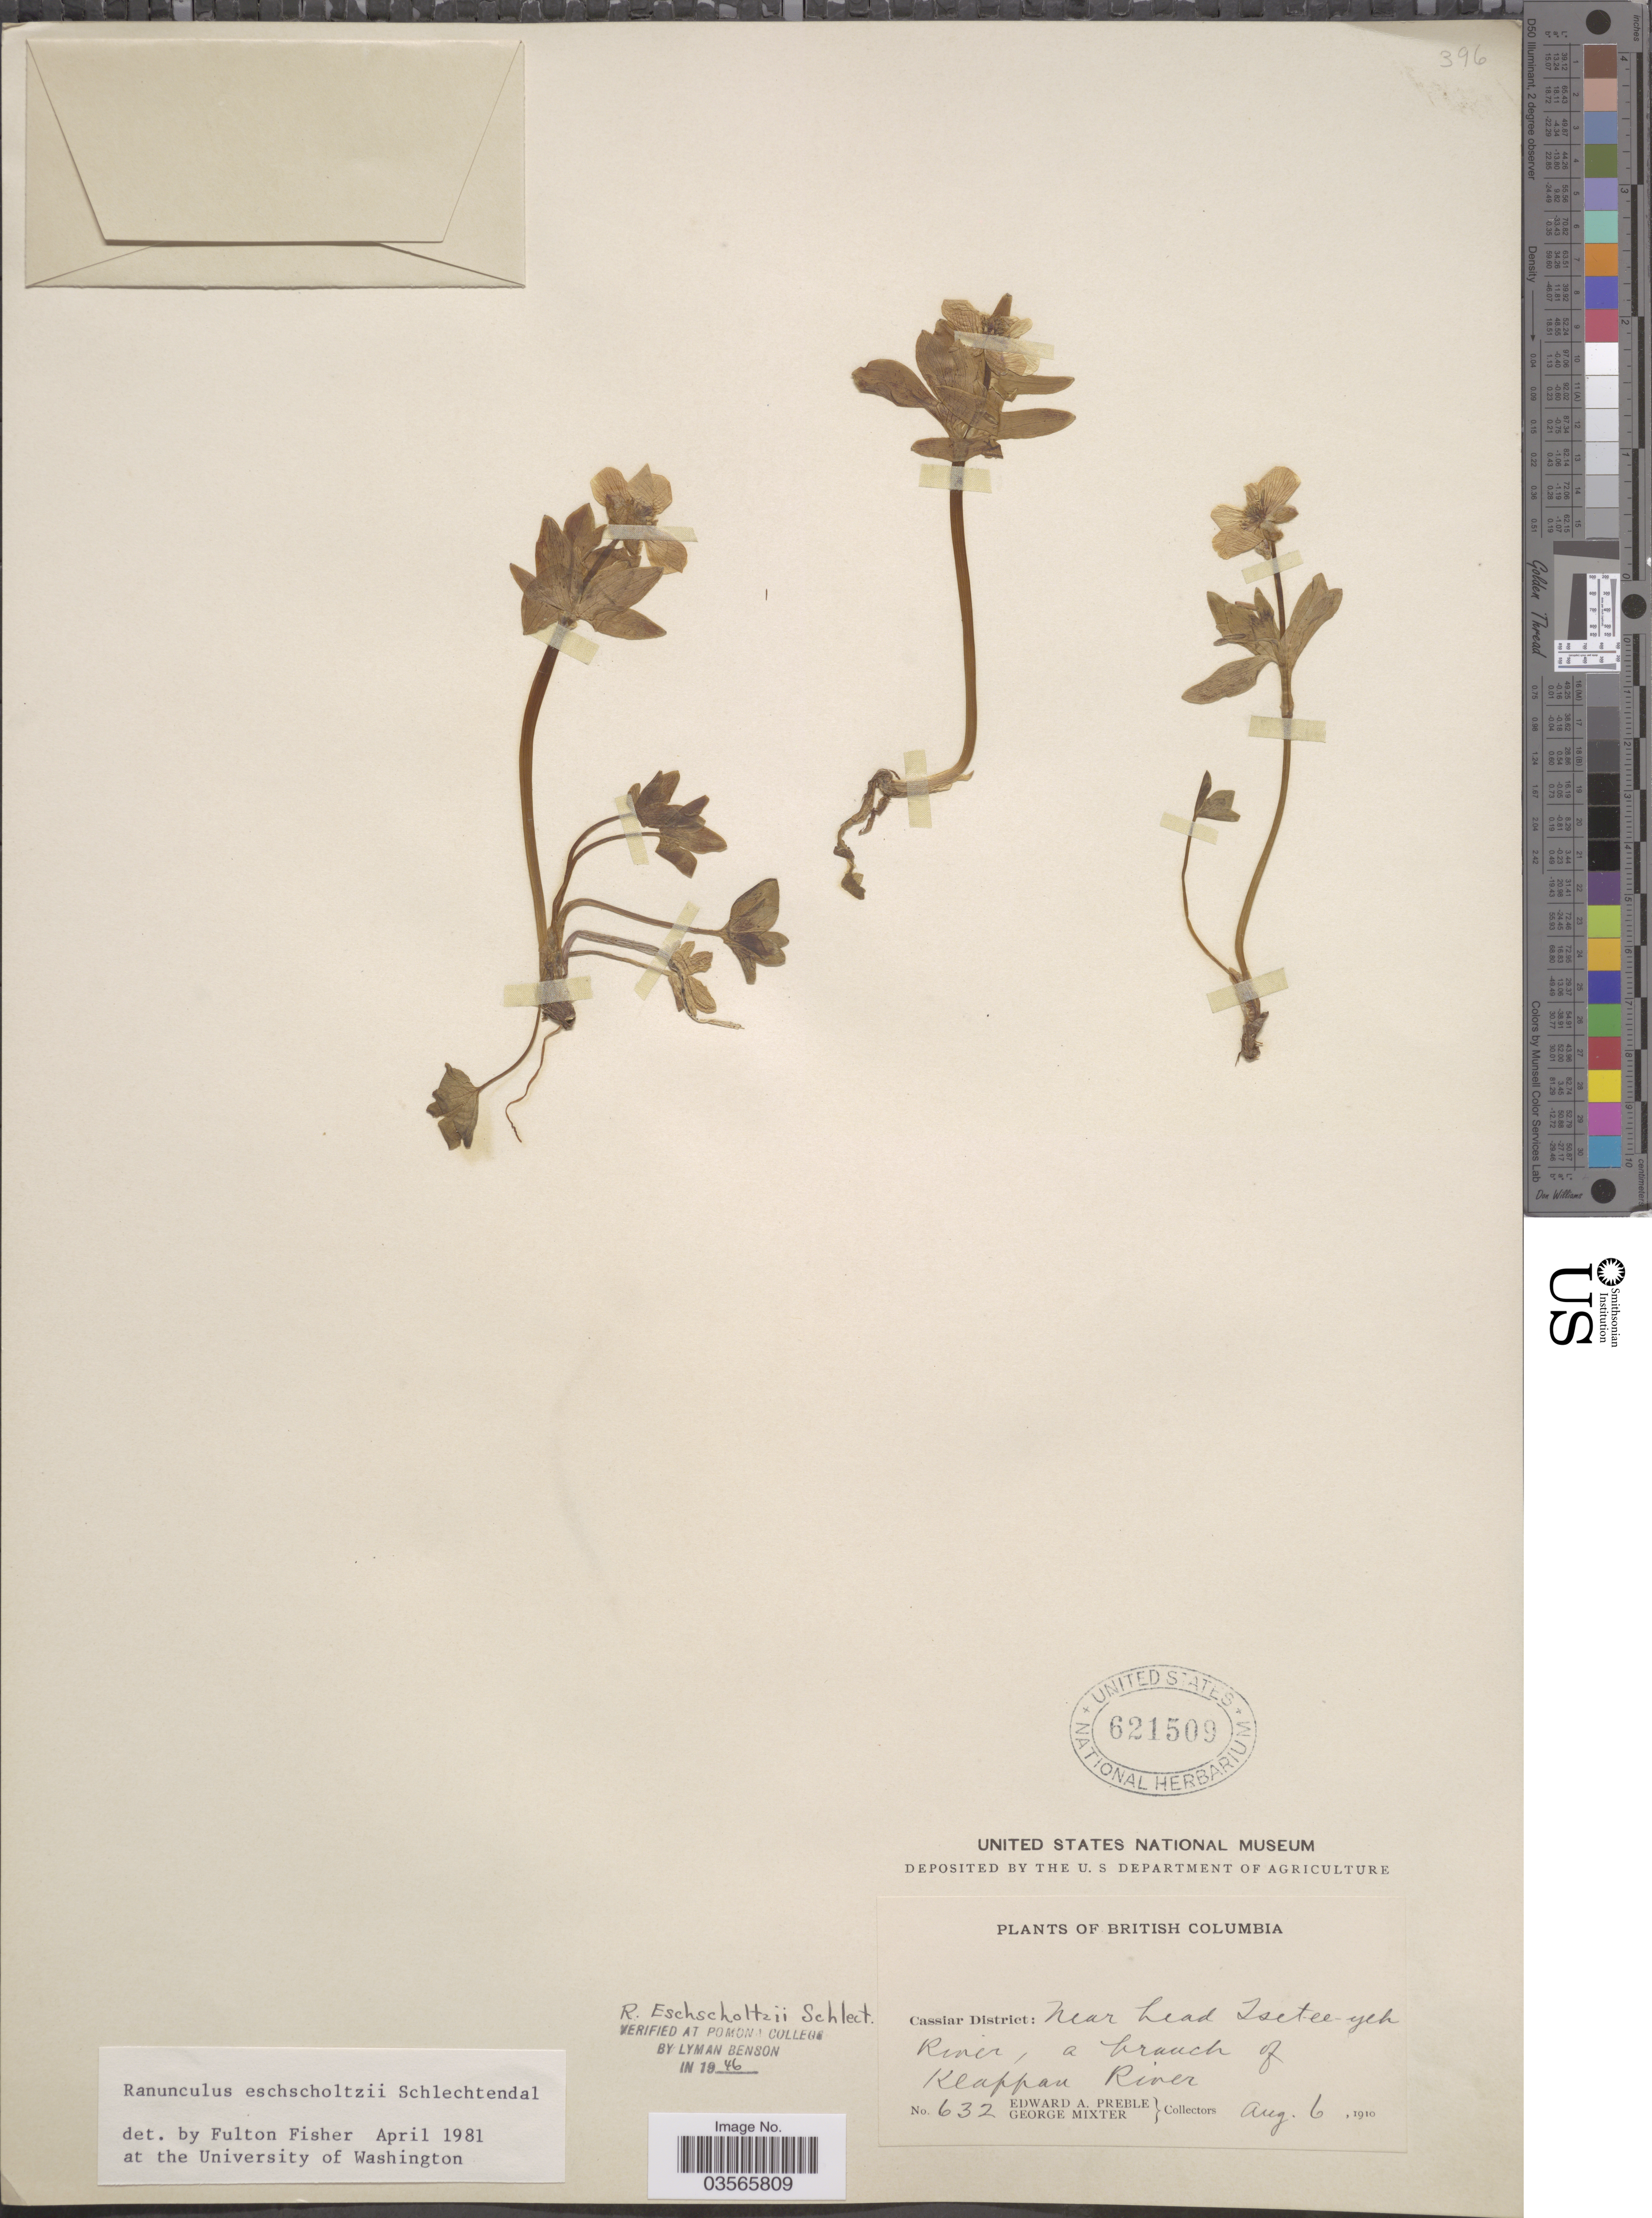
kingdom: Plantae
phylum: Tracheophyta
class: Magnoliopsida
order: Ranunculales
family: Ranunculaceae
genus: Ranunculus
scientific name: Ranunculus eschscholtzii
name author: Schltdl.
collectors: E. Preble & G. Mixter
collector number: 632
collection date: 1910-08-06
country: Canada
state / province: British Columbia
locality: Cassiar District: Near head Isetee-yeh River, a branch of Klappan River.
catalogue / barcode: US 621509